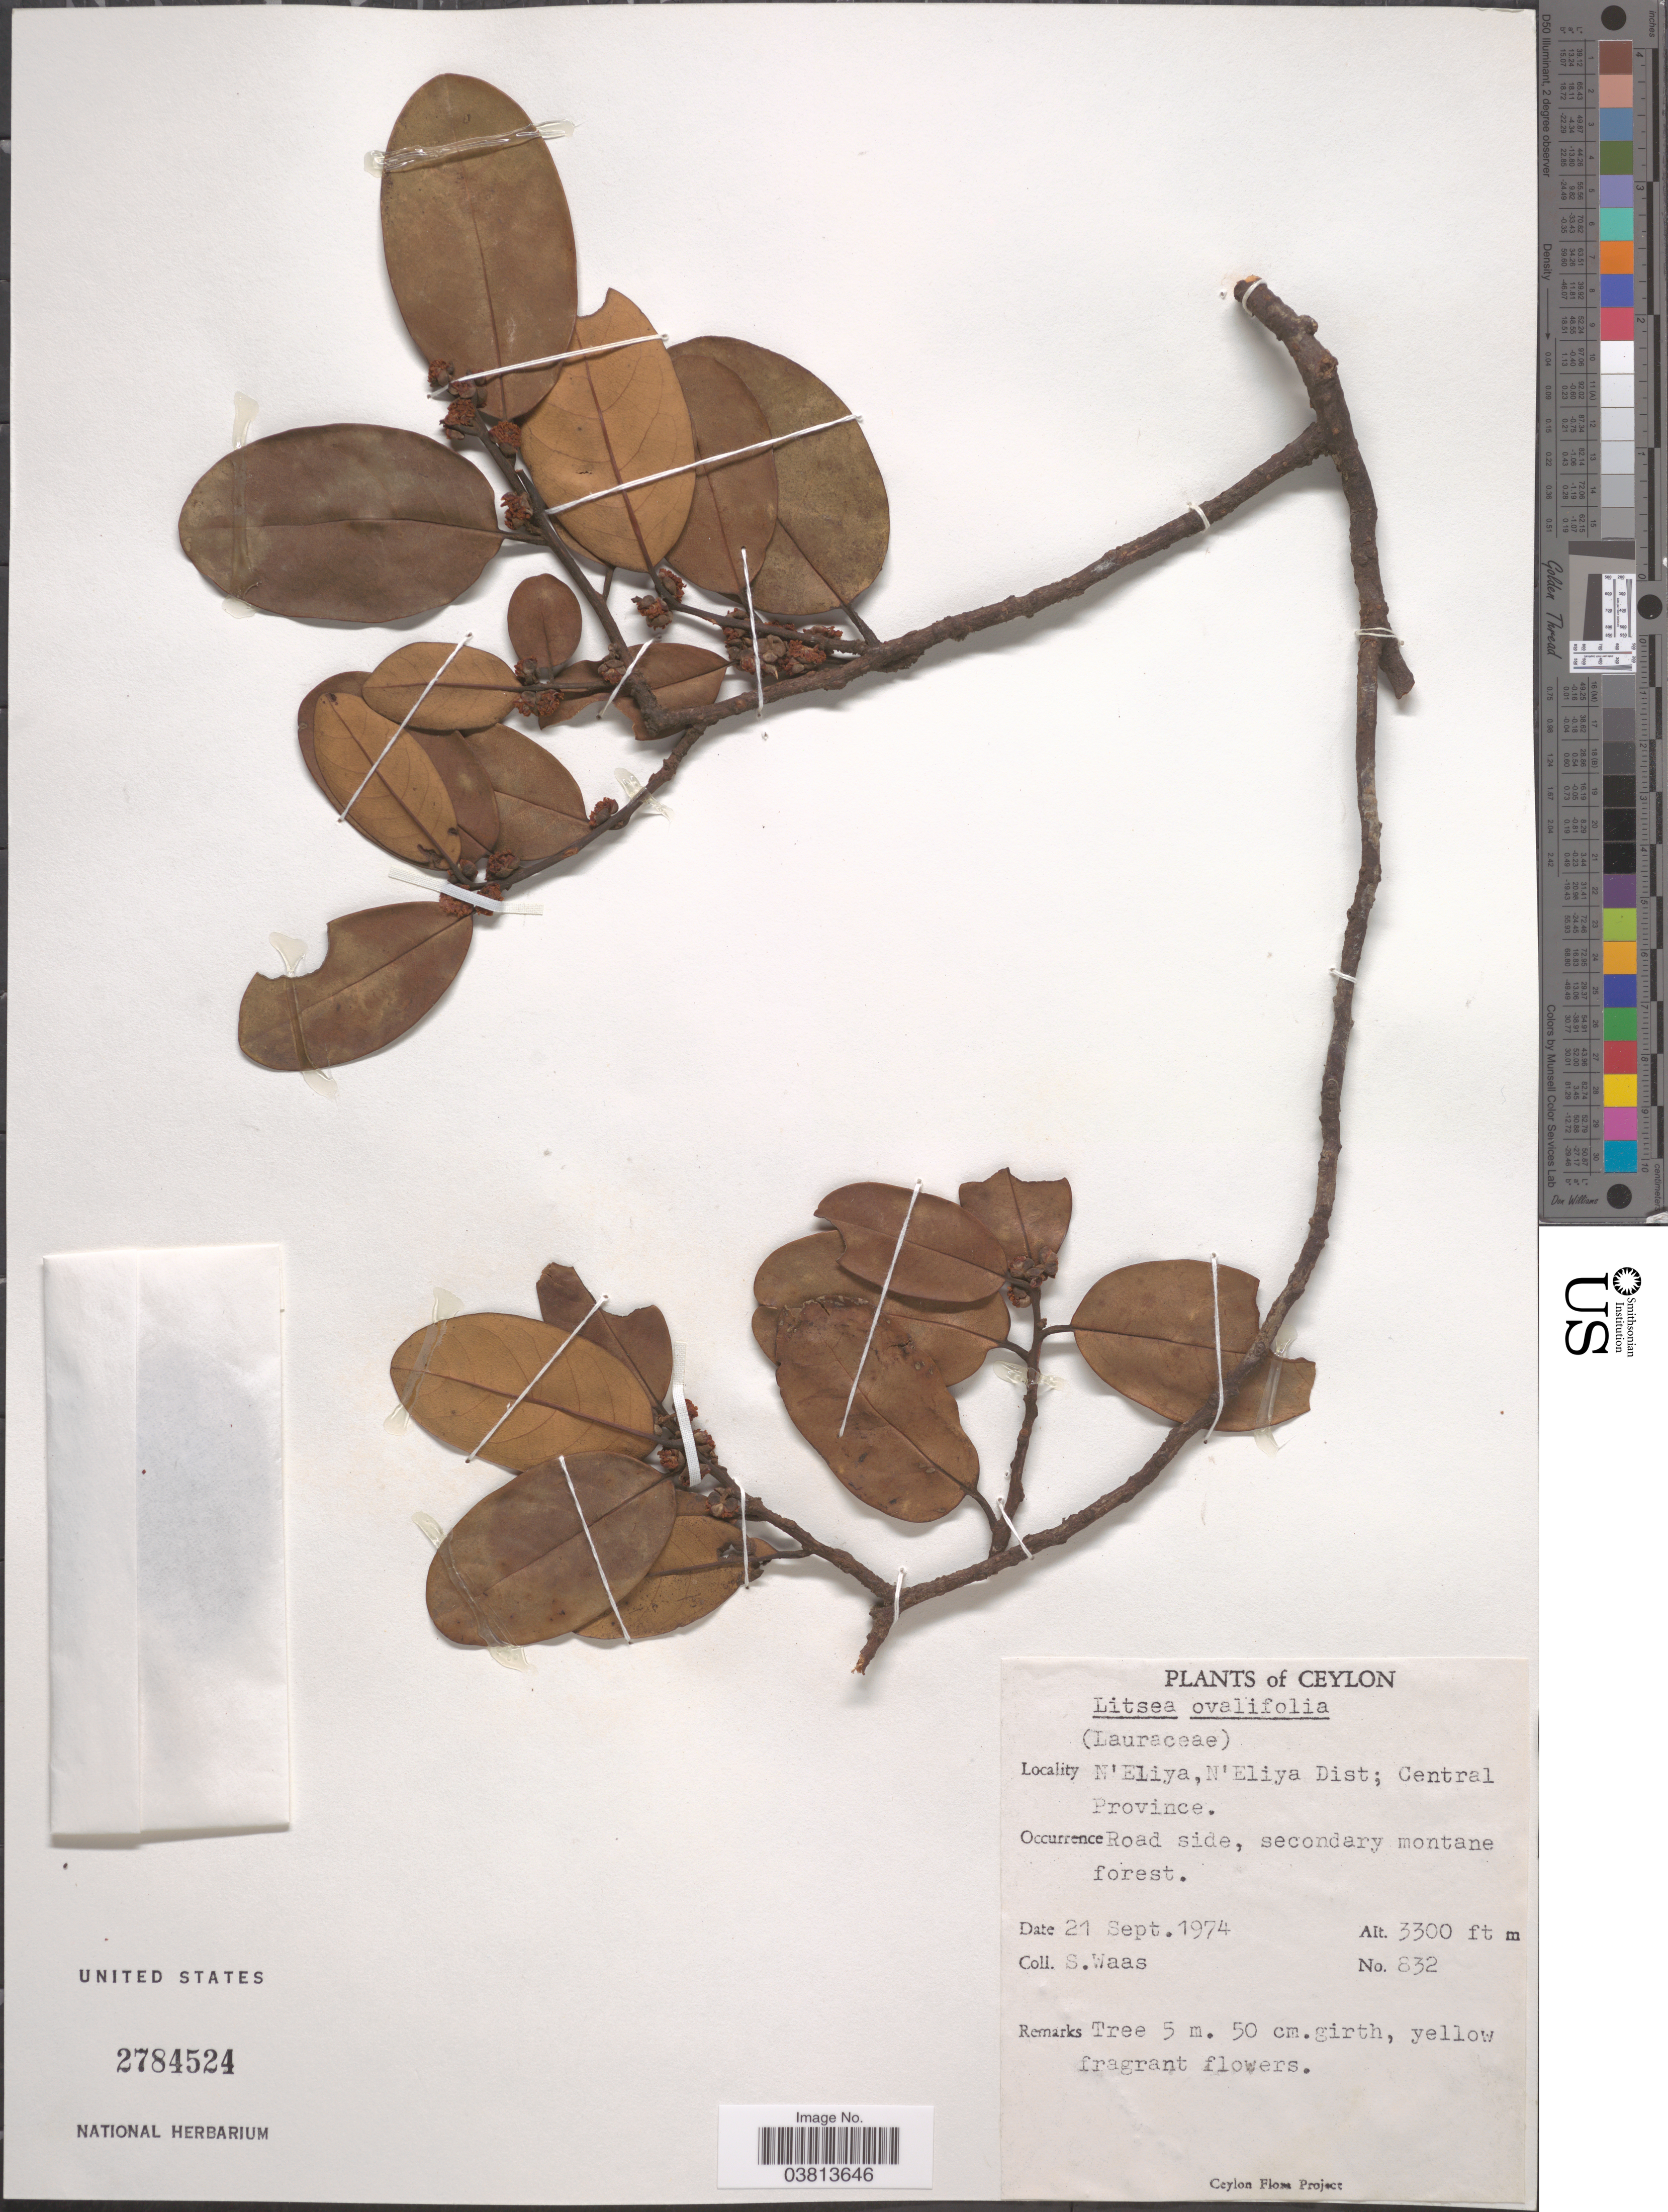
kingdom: Plantae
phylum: Tracheophyta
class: Magnoliopsida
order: Laurales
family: Lauraceae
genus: Litsea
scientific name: Litsea ovalifolia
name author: (Wight) Trimen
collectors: S. Waas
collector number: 832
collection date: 1974-09-21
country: Sri Lanka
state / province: Central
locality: Ceylon. N'Eliya, N'Eliya Dist. Road side.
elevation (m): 1006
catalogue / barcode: US 2784524